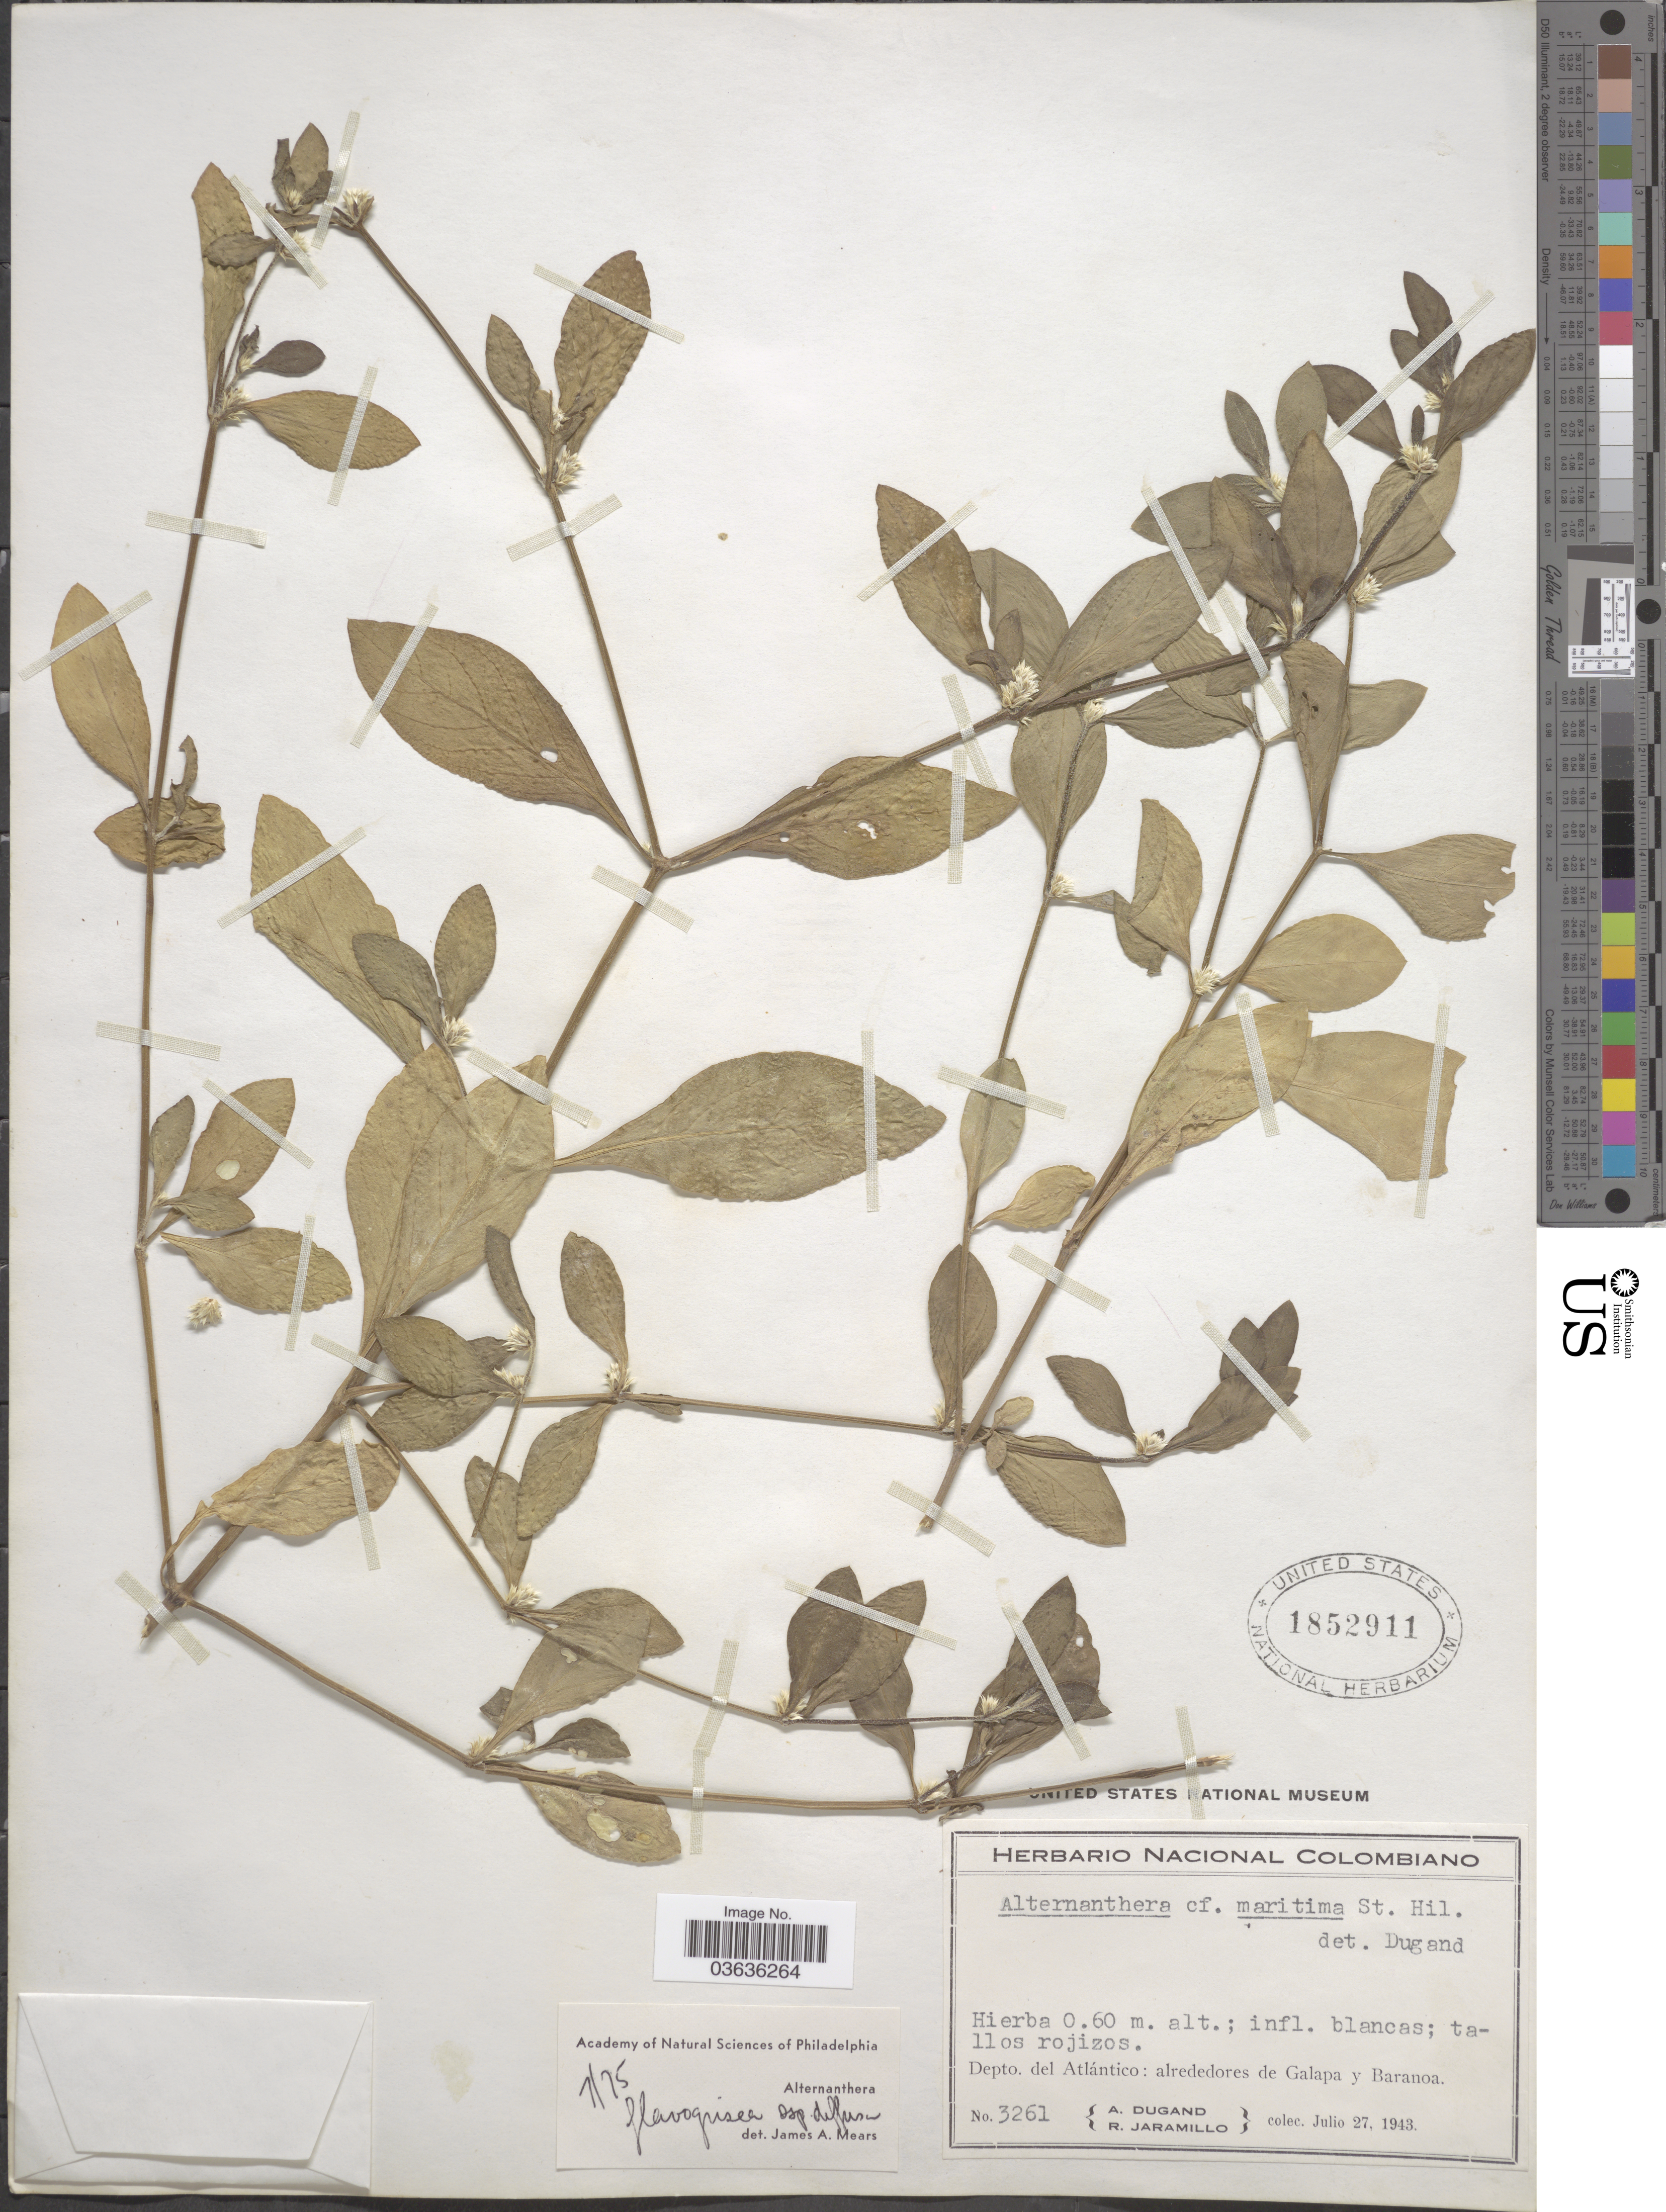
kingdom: Plantae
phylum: Tracheophyta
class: Magnoliopsida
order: Caryophyllales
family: Amaranthaceae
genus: Alternanthera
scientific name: Alternanthera flavogrisea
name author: Urb.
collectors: A. Dugand & R. Jaramillo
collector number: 3261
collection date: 1943-07-27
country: Colombia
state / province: Atlántico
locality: Depto. del Atlántico: alrededores de Galapa y Baranoa.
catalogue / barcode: US 1852911